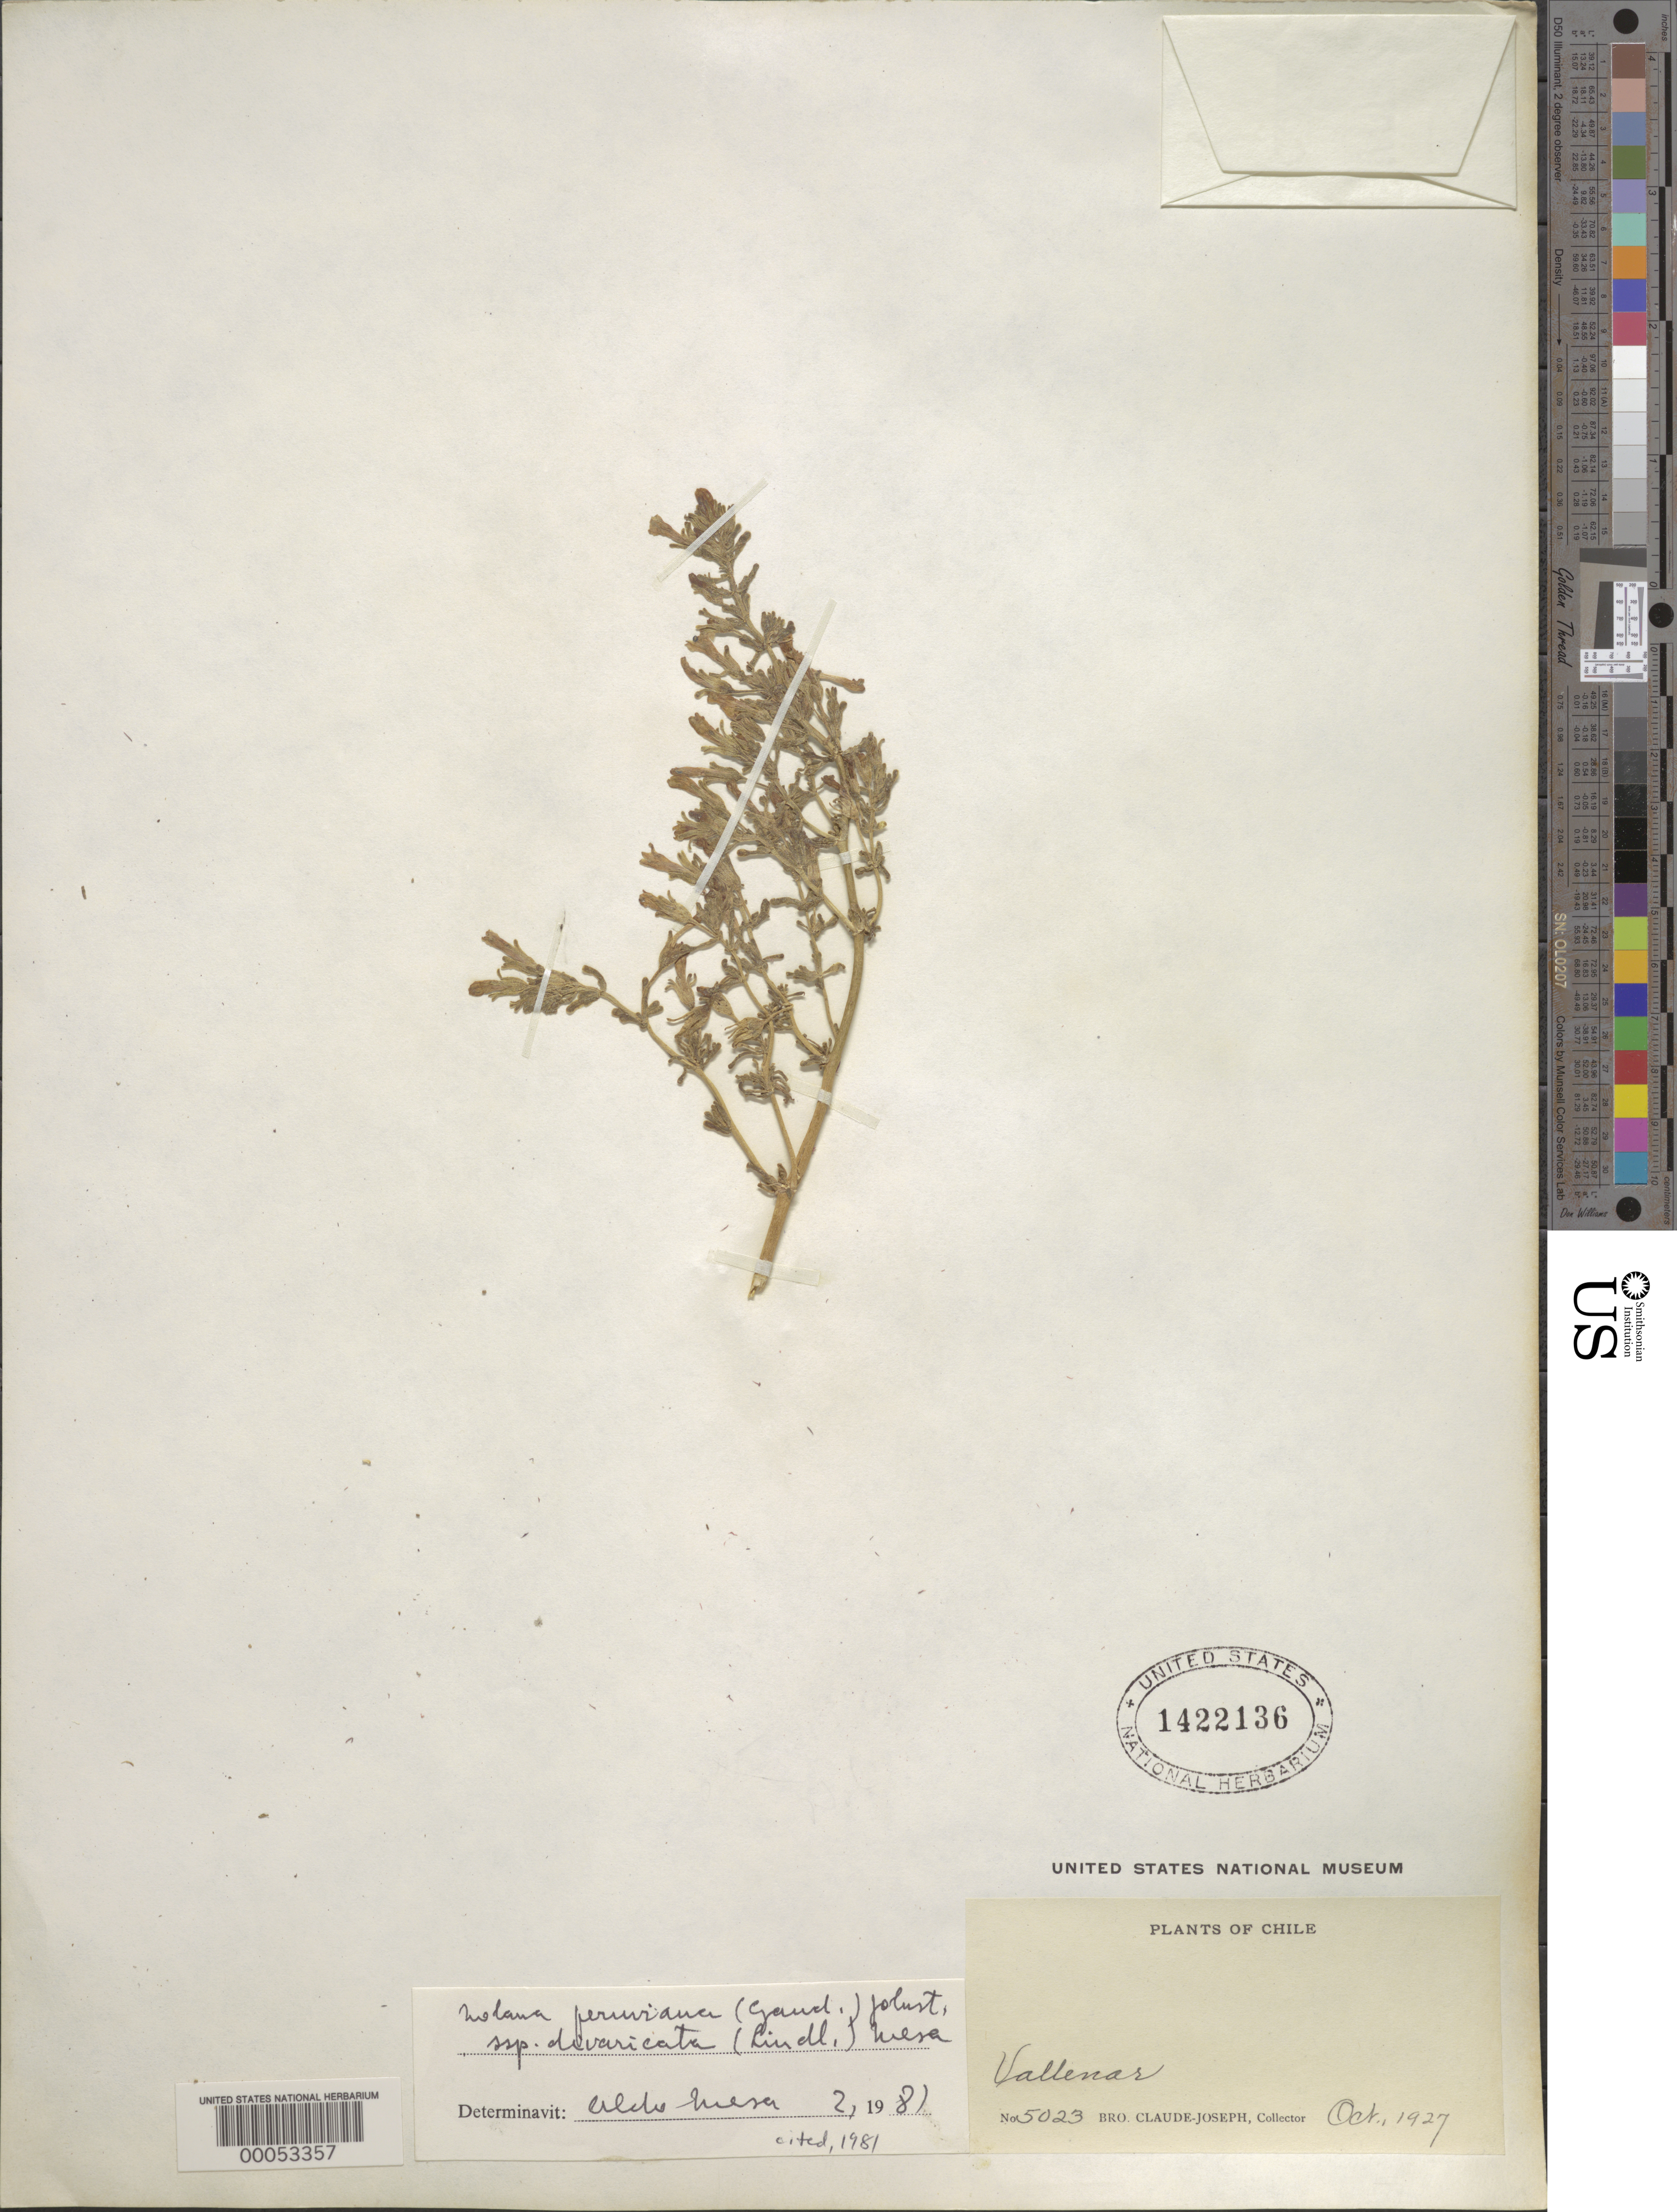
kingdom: Plantae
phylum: Tracheophyta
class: Magnoliopsida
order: Solanales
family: Solanaceae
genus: Nolana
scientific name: Nolana peruviana subsp. divaricata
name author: (Lindl.) Mesa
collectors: Bro. Claude-Joseph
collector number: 5023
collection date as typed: Oct 1927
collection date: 1927-10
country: Chile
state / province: Atacama (III)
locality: Vallenar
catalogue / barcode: US 1422136